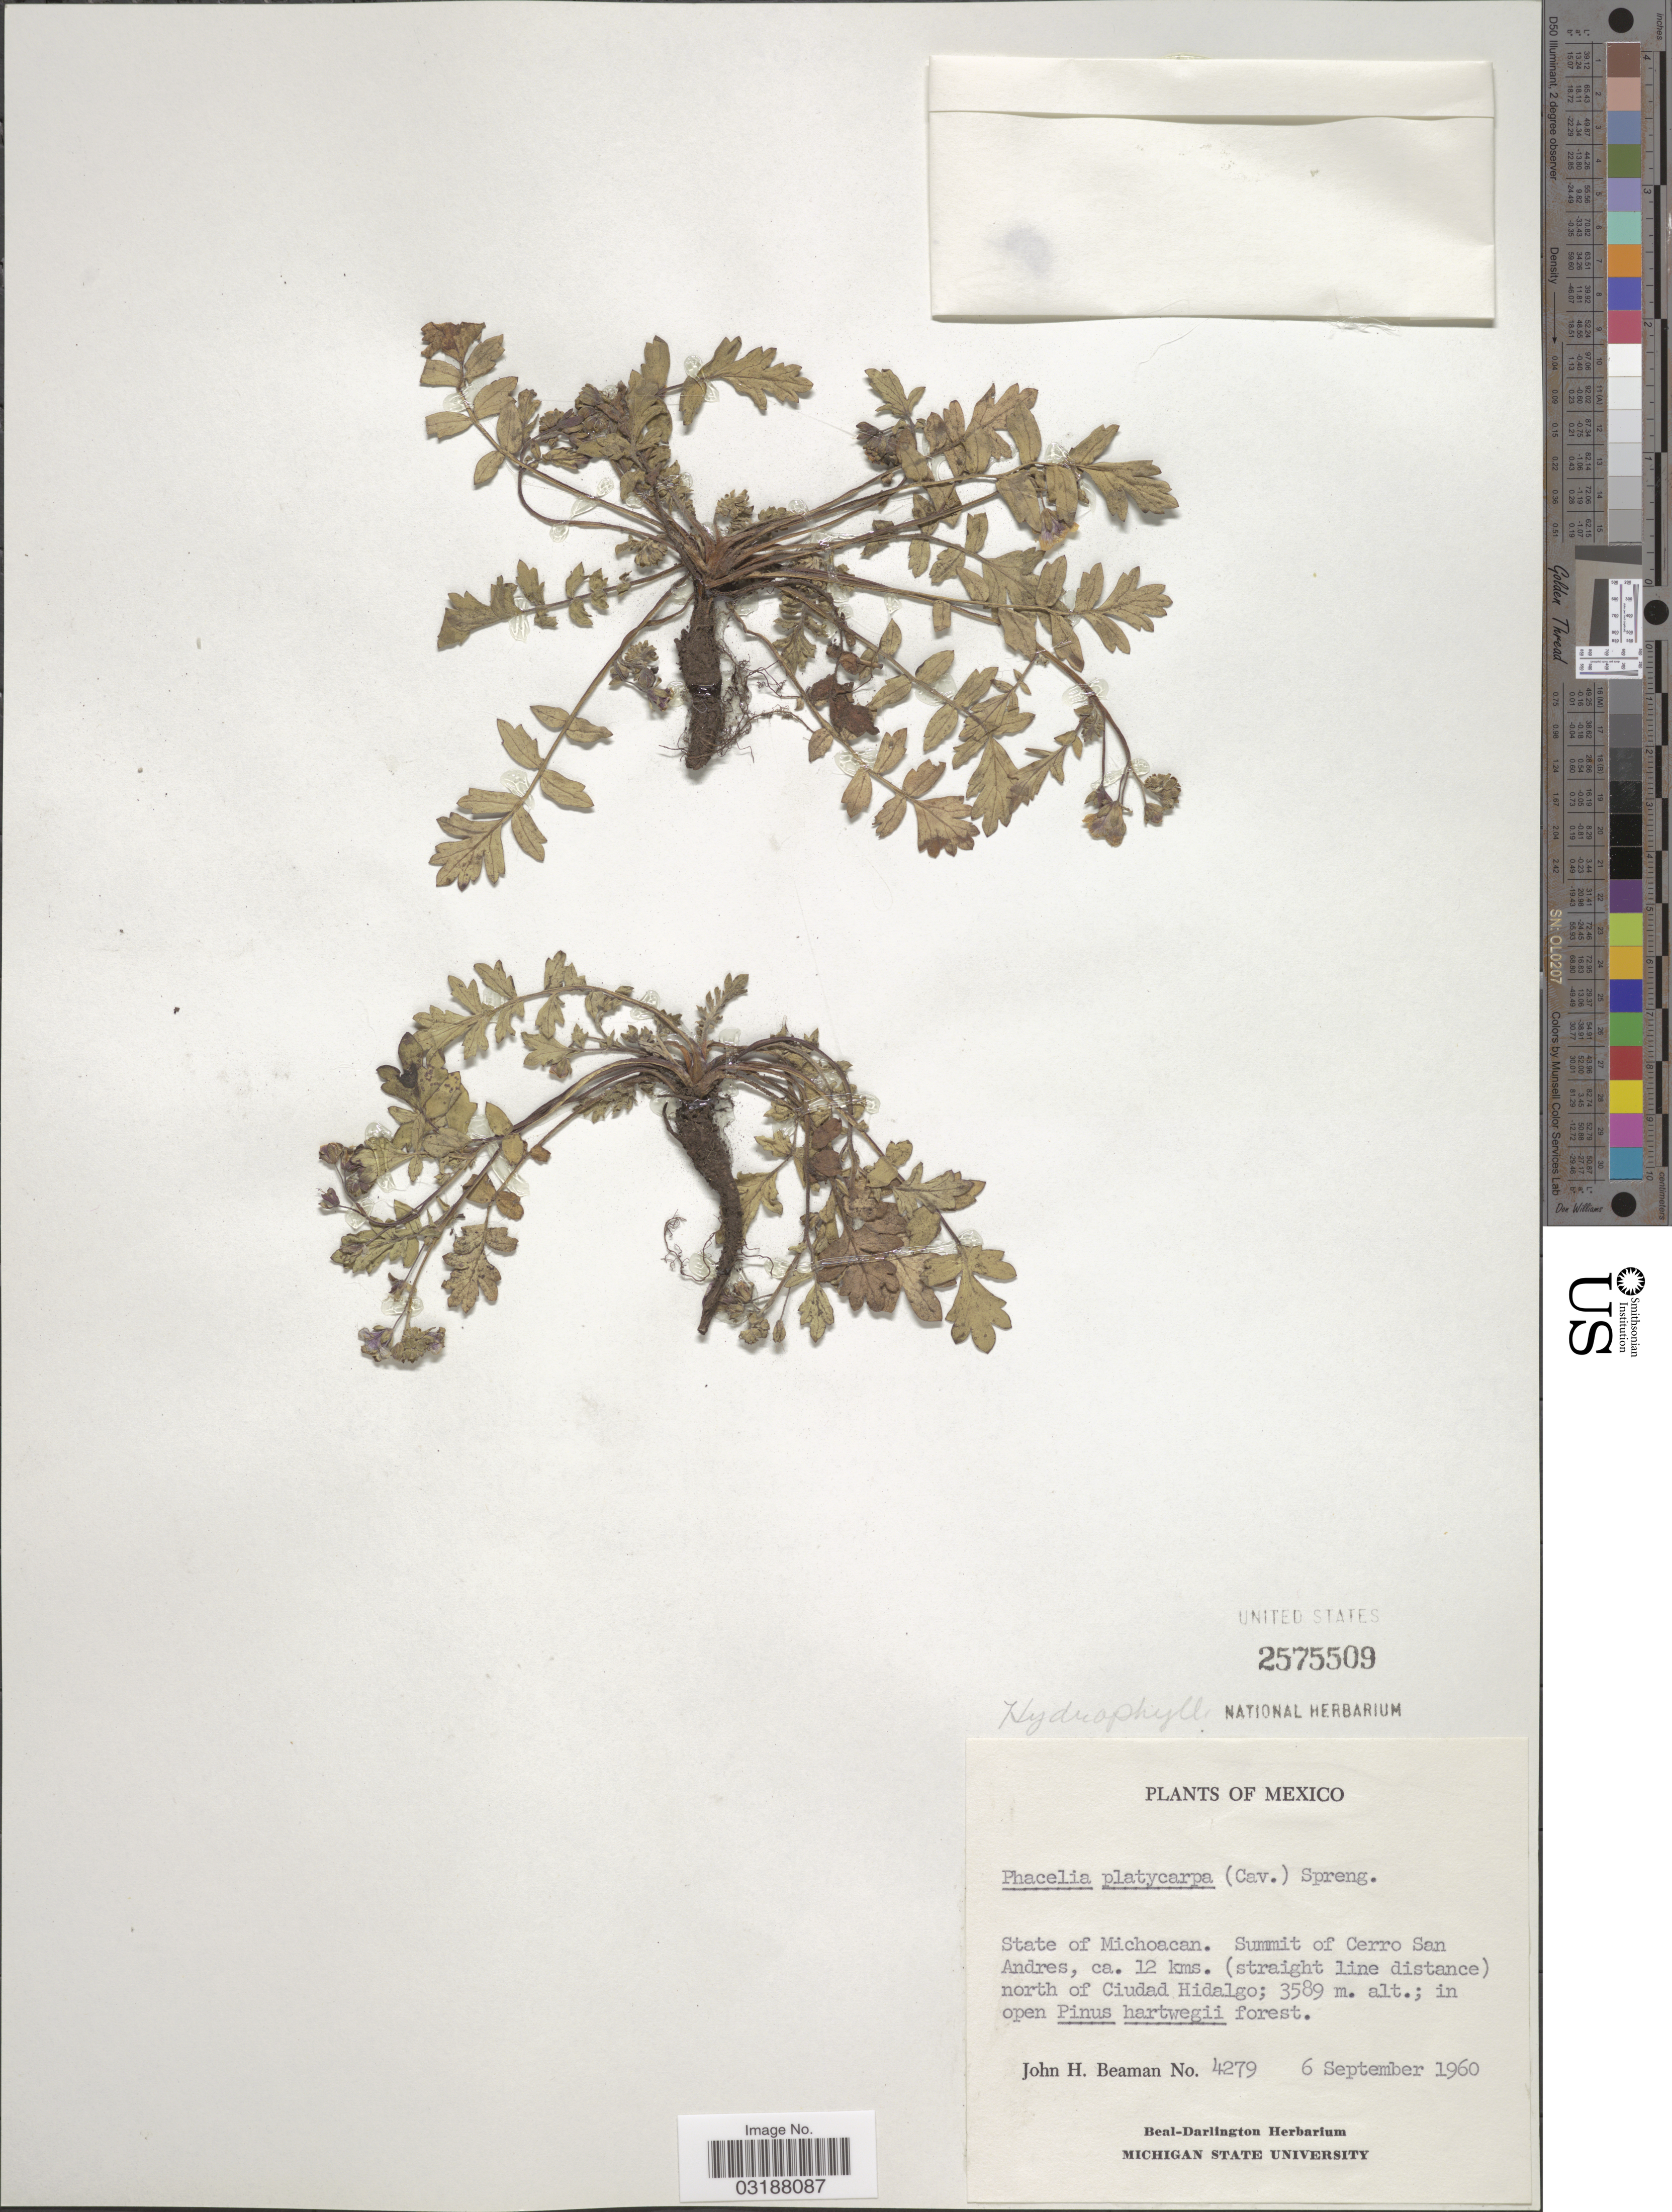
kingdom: Plantae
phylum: Tracheophyta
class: Magnoliopsida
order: Boraginales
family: Hydrophyllaceae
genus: Phacelia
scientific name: Phacelia platycarpa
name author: (Cav.) Spreng.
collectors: J. H. Beaman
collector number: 4279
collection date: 1960-09-06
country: Mexico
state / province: Michoacán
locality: Summit of Cerro San Andres, ca. 12 kms. (straight line distance) north of Ciudad Hidalgo.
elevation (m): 3589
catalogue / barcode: US 2575509